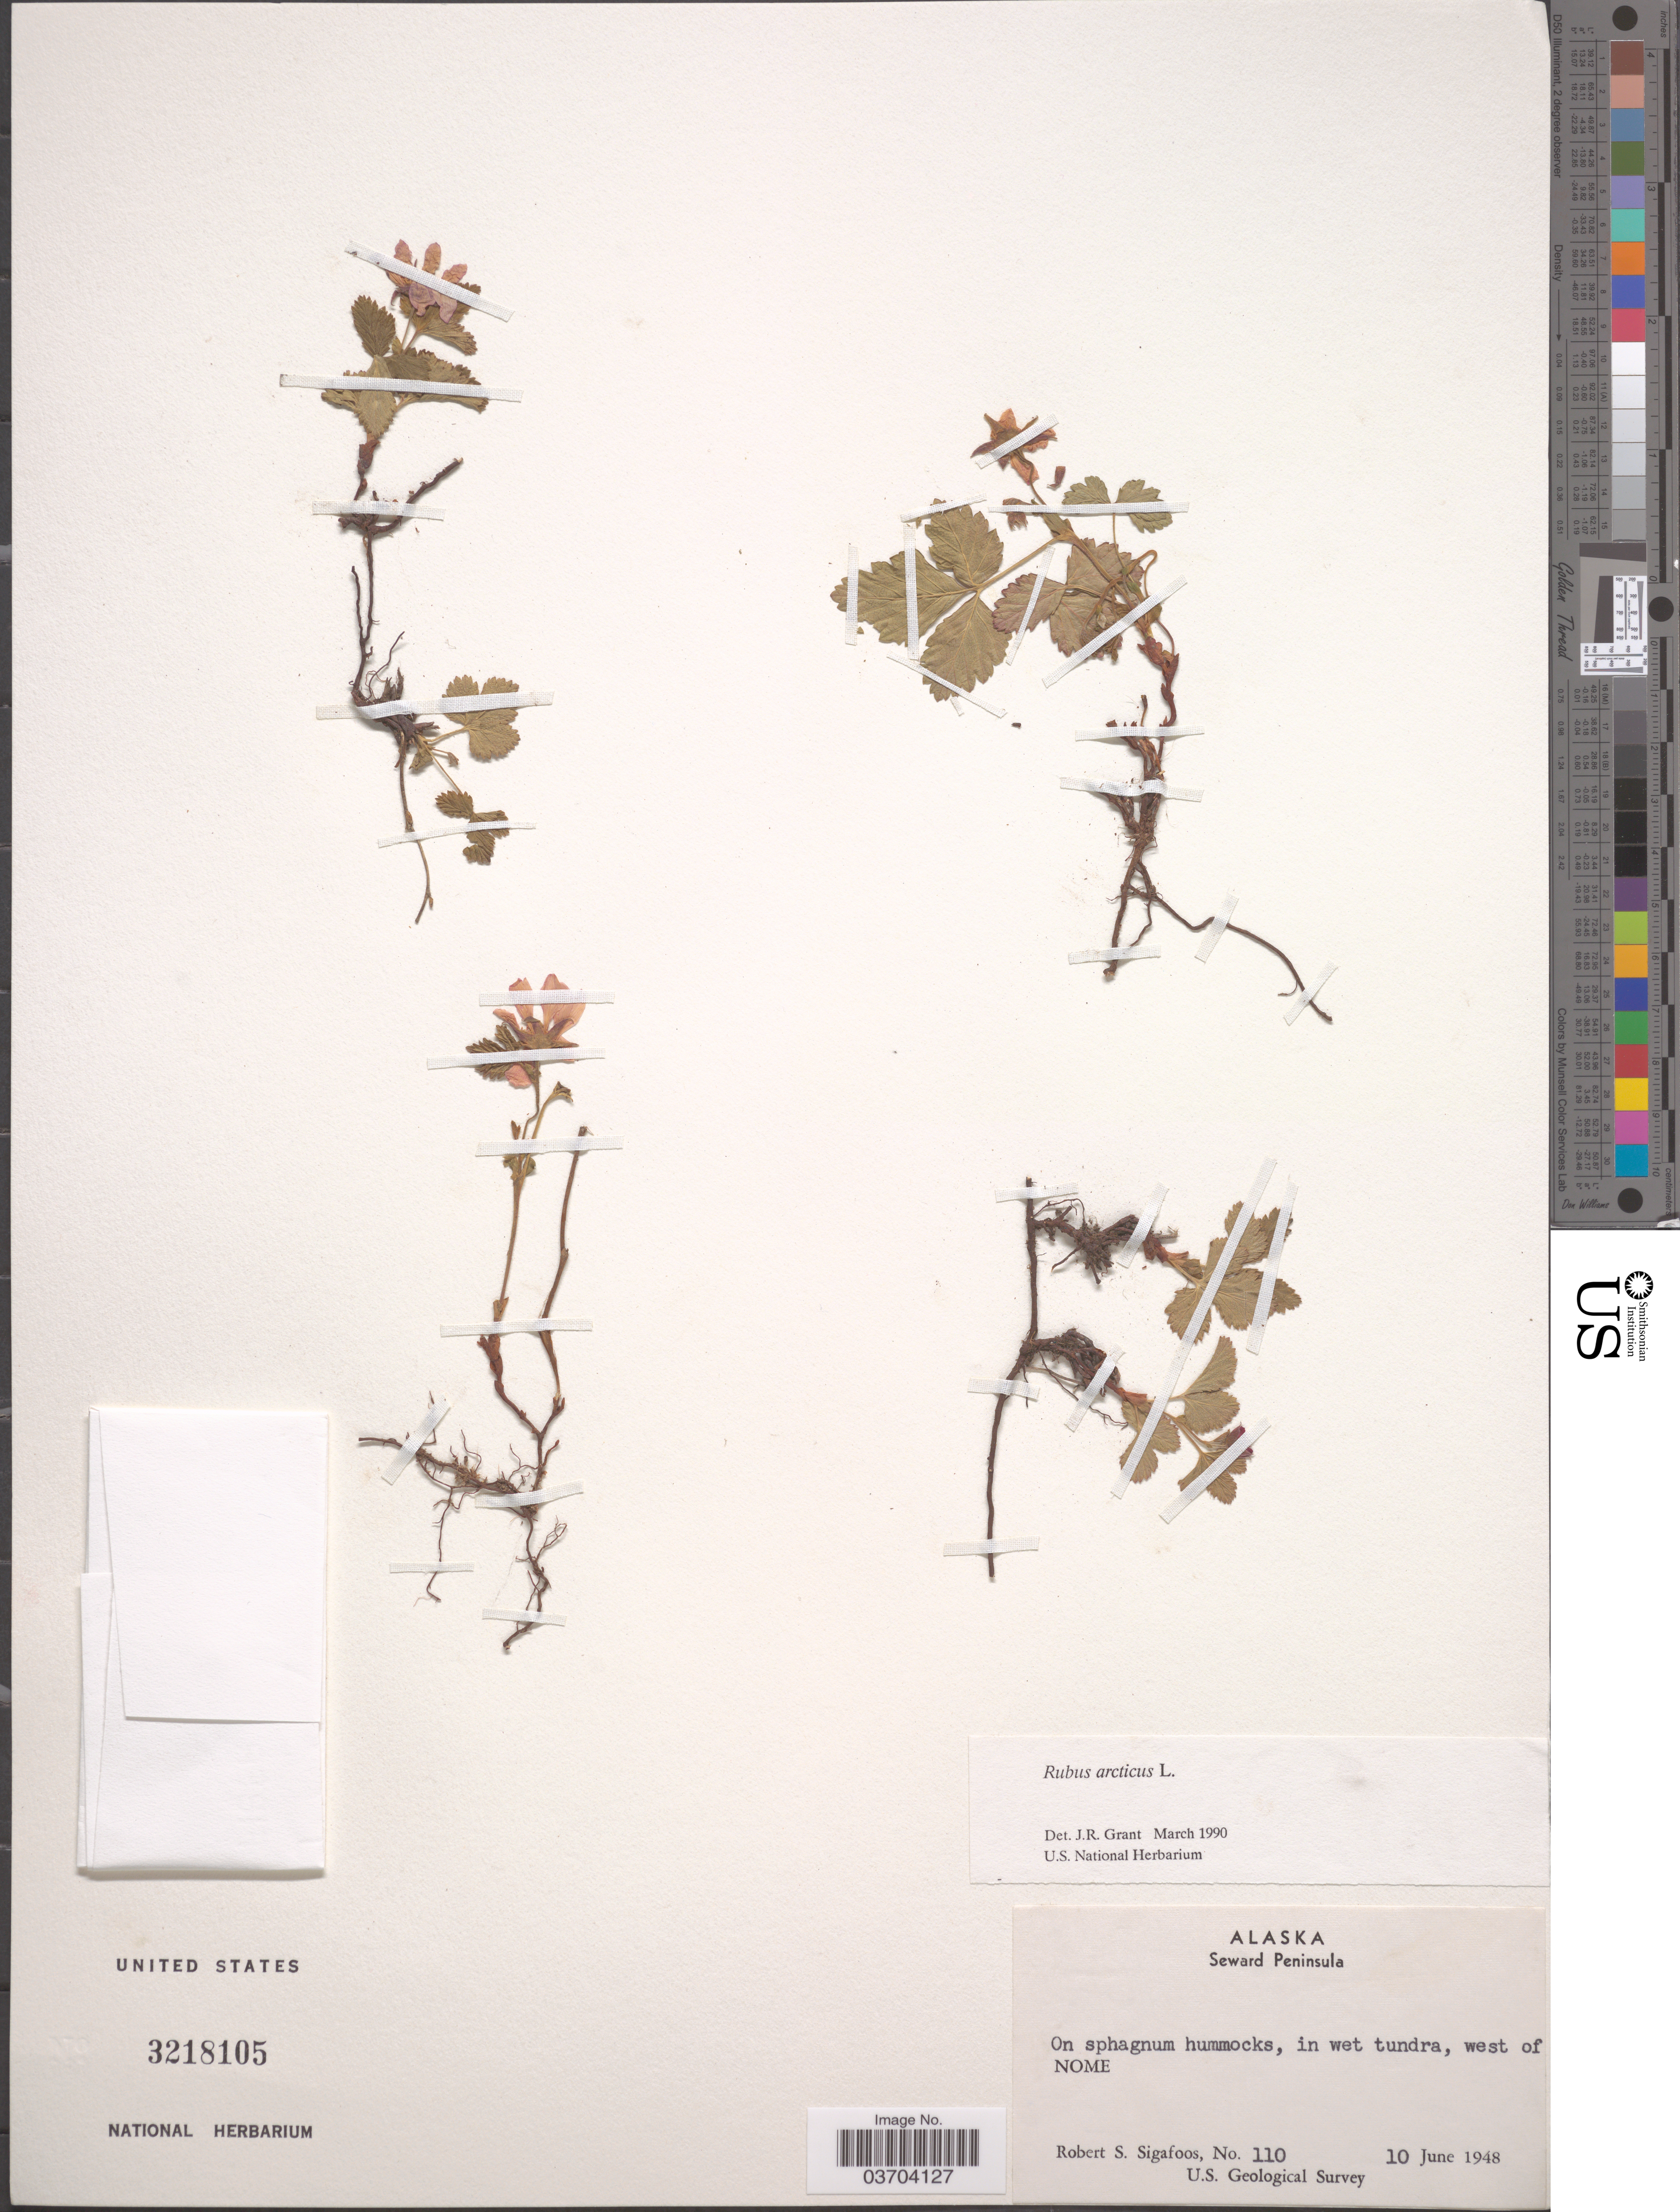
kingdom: Plantae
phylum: Tracheophyta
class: Magnoliopsida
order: Rosales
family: Rosaceae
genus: Rubus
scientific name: Rubus arcticus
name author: L.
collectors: R. Sigafoos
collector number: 110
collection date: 1948-06-10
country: United States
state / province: Alaska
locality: Seward Peninsula. West of Nome.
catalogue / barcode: US 3218105